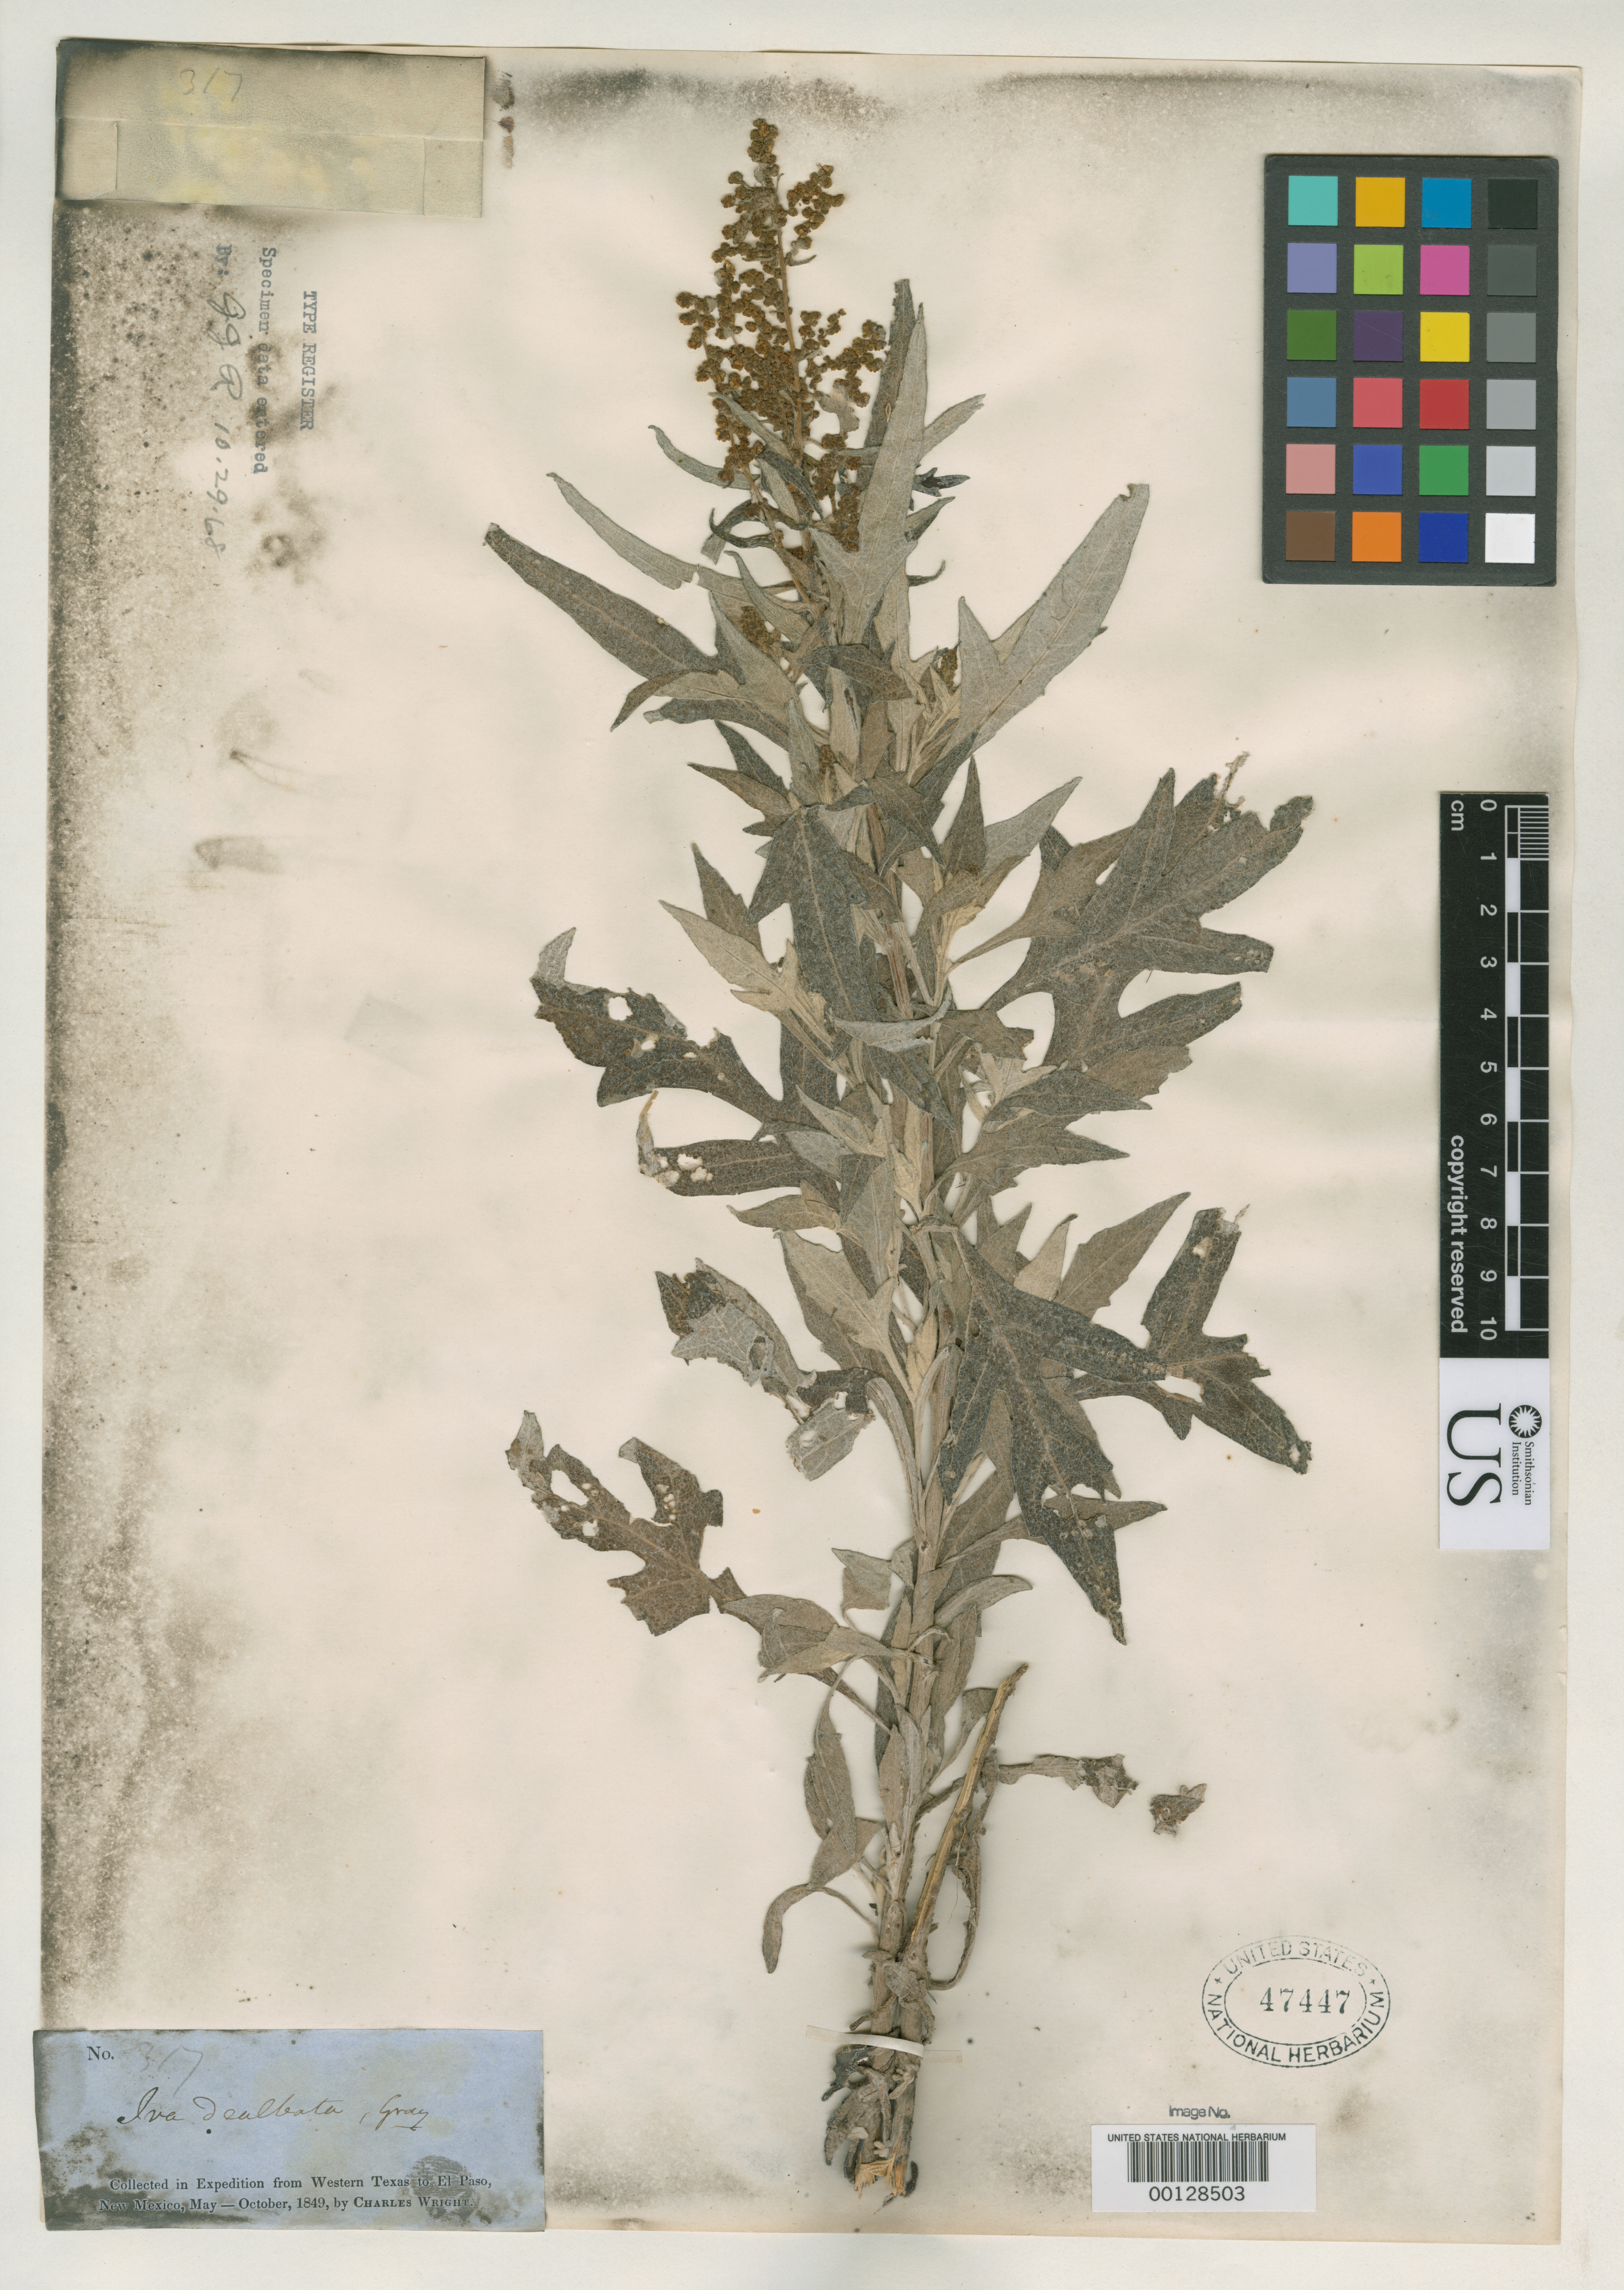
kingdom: Plantae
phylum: Tracheophyta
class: Magnoliopsida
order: Asterales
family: Asteraceae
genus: Iva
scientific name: Iva dealbata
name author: A. Gray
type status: Type Collection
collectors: C. Wright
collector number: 317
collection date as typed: Sep 1849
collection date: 1849-09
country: United States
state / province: New Mexico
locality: Between the Limpia and Rio Grande.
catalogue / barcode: US 47447